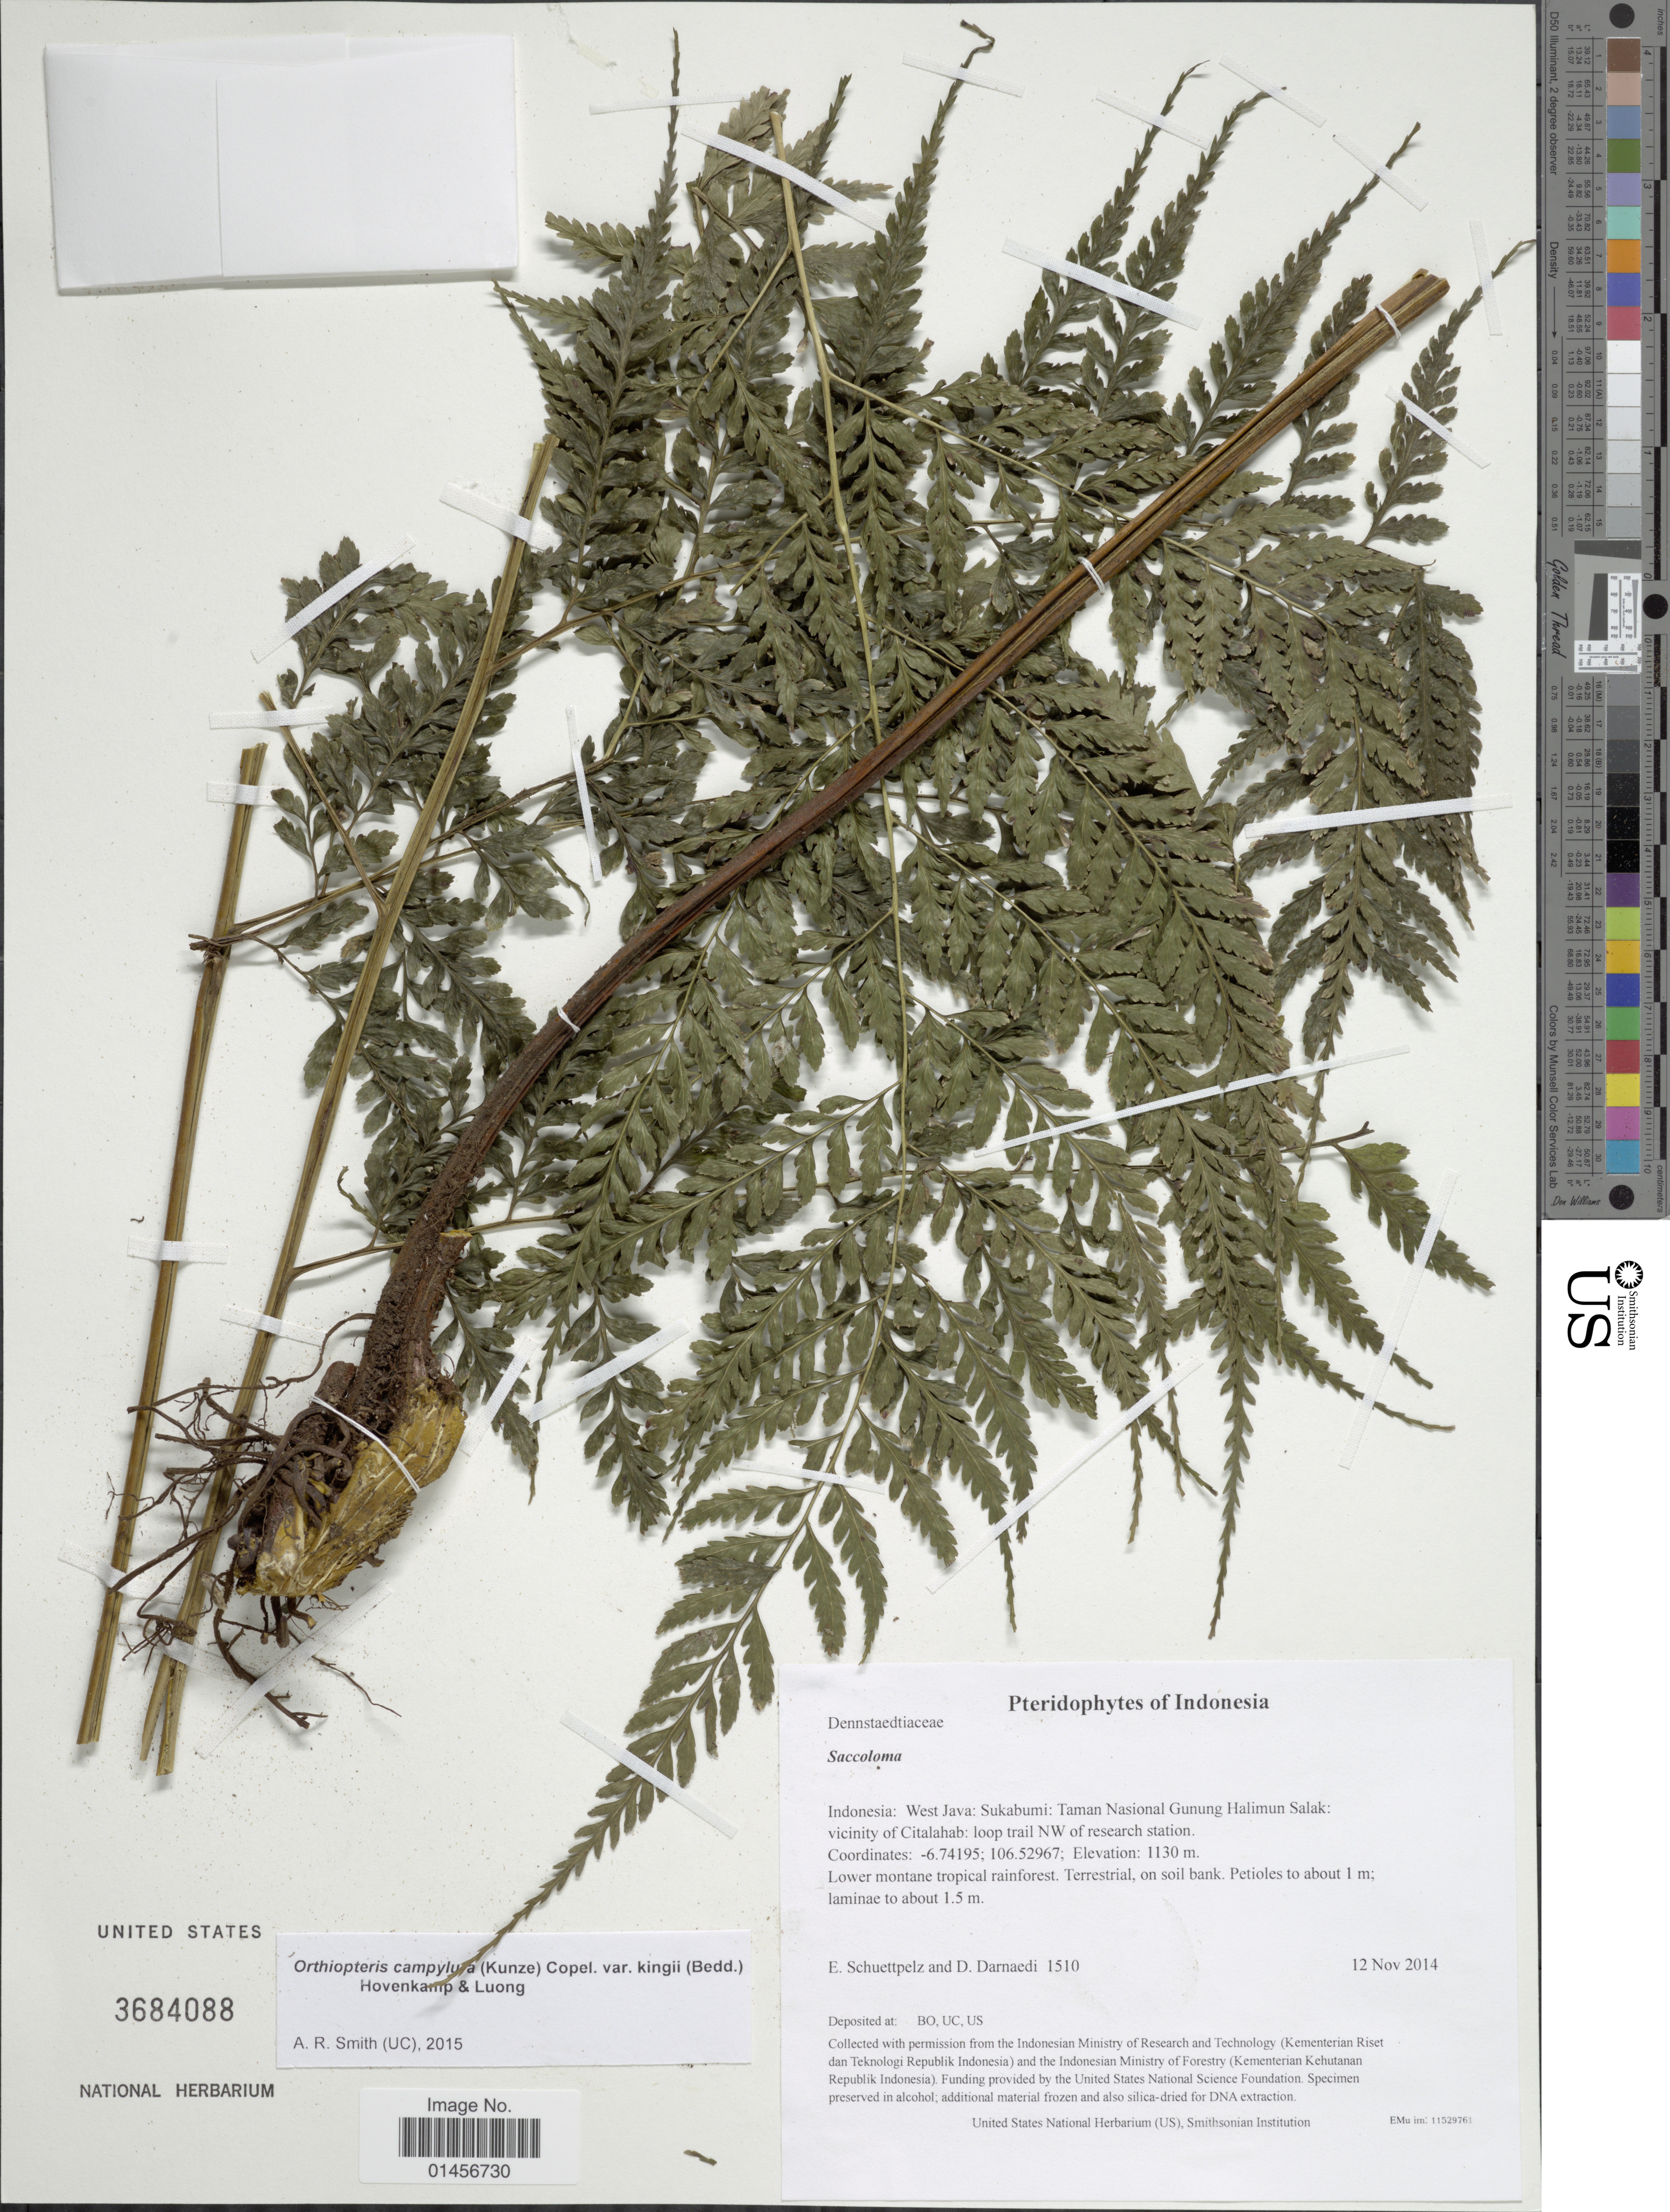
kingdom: Plantae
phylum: Tracheophyta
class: Polypodiopsida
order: Polypodiales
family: Saccolomataceae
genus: Saccoloma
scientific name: Saccoloma campylura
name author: (Kunze) Mett.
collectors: E. Schuettpelz & D. Darnaedi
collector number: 1510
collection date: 2014-11-12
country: Indonesia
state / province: Java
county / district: Jawa Barat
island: Java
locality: Taman Nasional Gunung Halimun Salak: vicinity of Citalahab: loop trail NW of research station.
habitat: Lower montane tropical rainforest.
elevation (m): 1130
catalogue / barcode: US 3684088